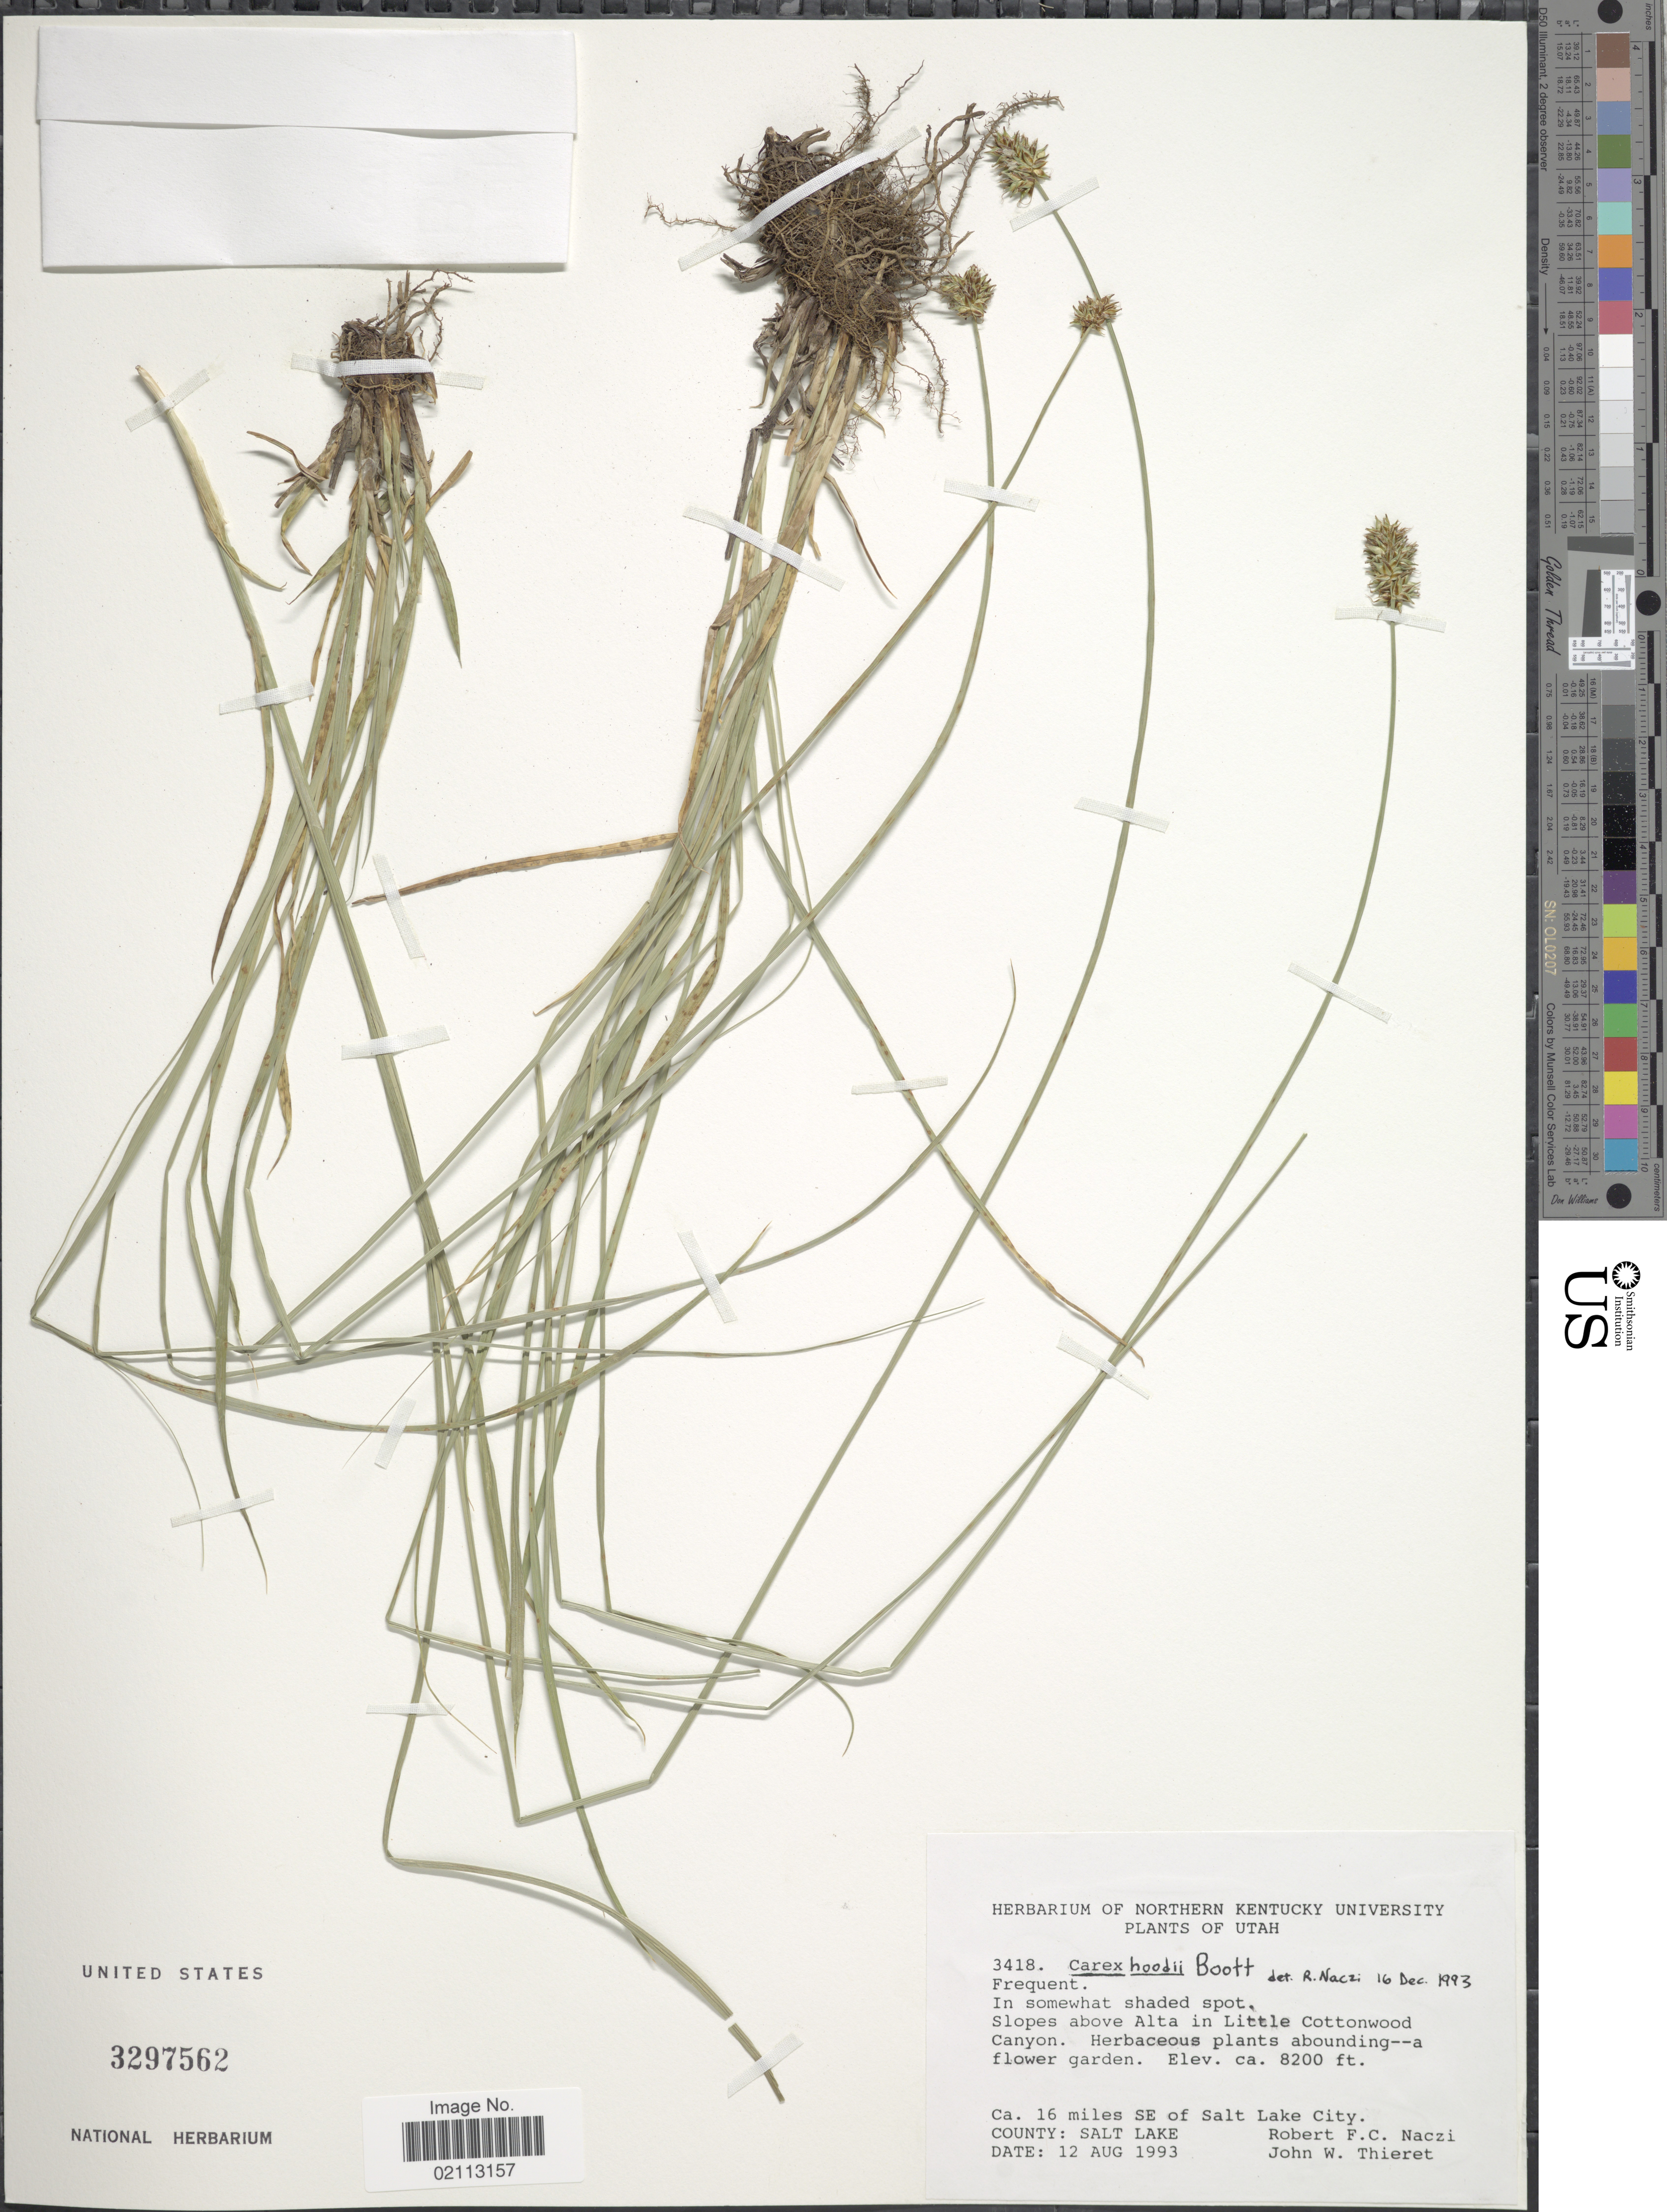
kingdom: Plantae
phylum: Tracheophyta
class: Liliopsida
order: Poales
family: Cyperaceae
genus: Carex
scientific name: Carex hoodii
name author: Boott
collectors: R. F. C. Naczi & J. W. Thieret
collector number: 3418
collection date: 1993-08-12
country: United States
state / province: Utah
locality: SLopes above Alta in Little Cottonwood Canyon. Ca. 16 miles SE of Salt Lake City. County: Salt Lake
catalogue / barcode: US 3297562